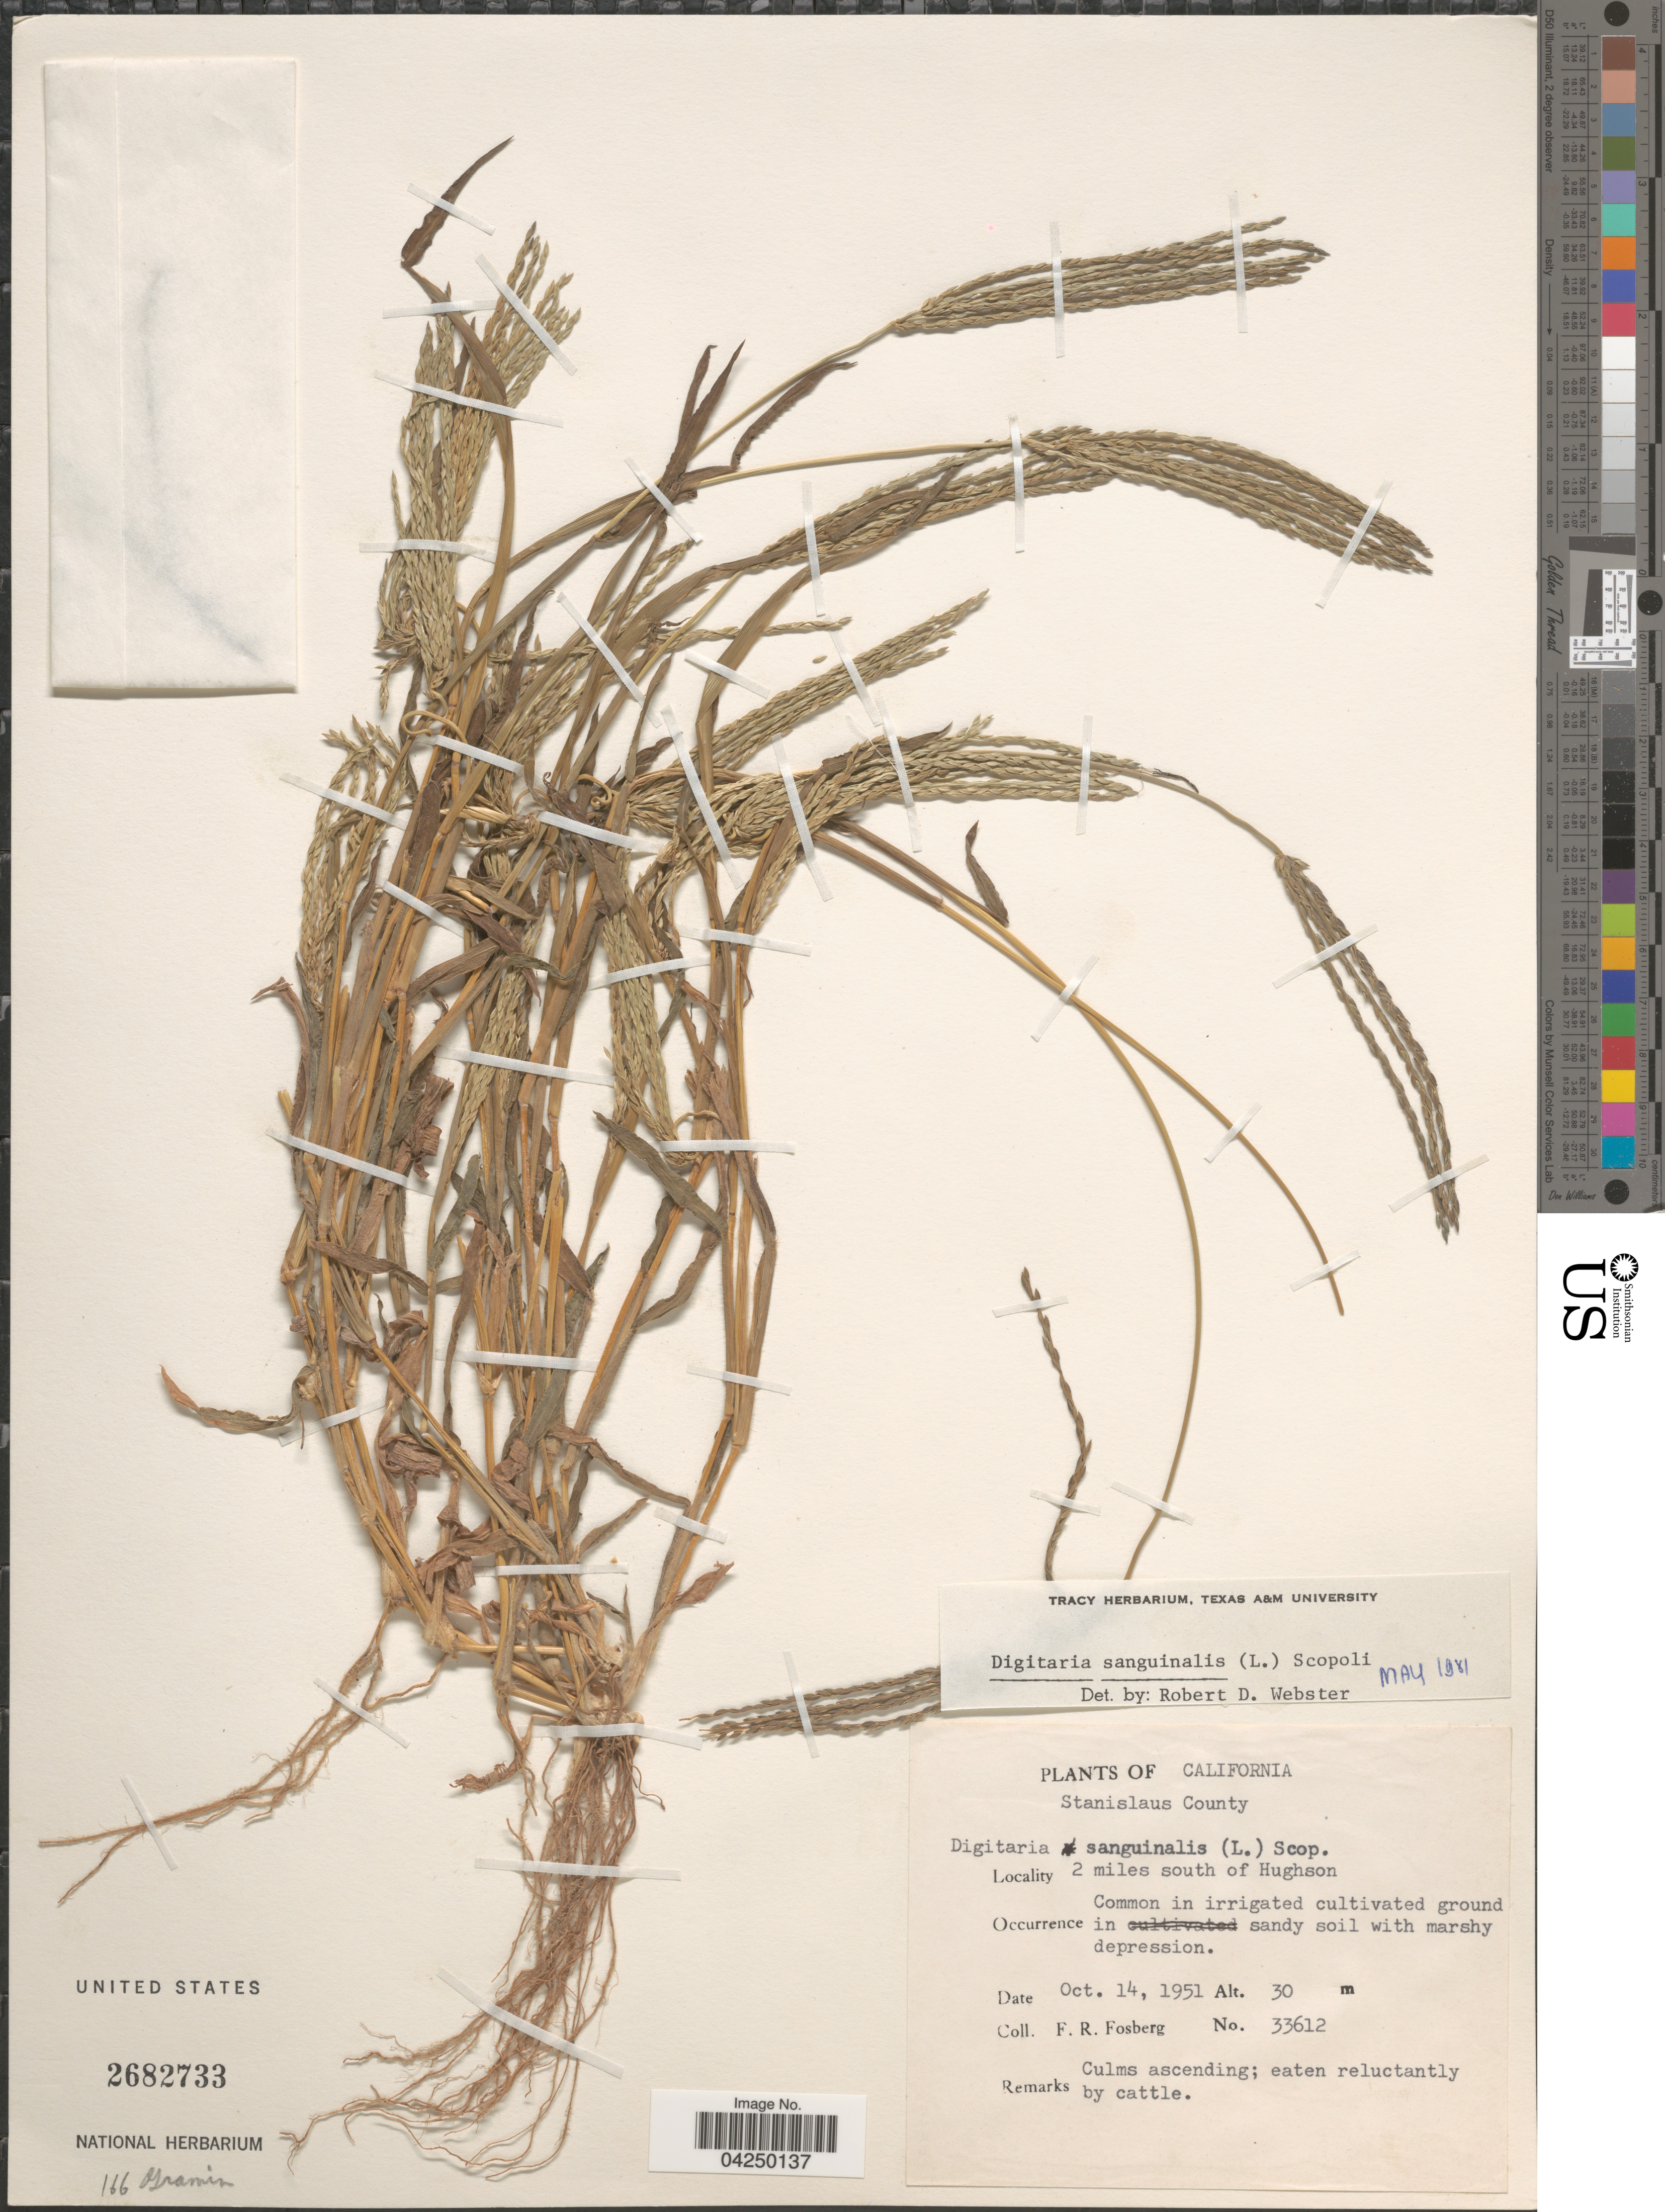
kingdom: Plantae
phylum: Tracheophyta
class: Liliopsida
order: Poales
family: Poaceae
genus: Digitaria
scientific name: Digitaria sanguinalis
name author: (L.) Scop.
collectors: F. R. Fosberg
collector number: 33612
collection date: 1951-10-14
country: United States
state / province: California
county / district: Stanislaus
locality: Stanislaus County. 2 miles south of Hughson. Common in irrigated cultivated ground in sandy soil with marshy depression.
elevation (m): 30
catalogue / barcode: US 2682733